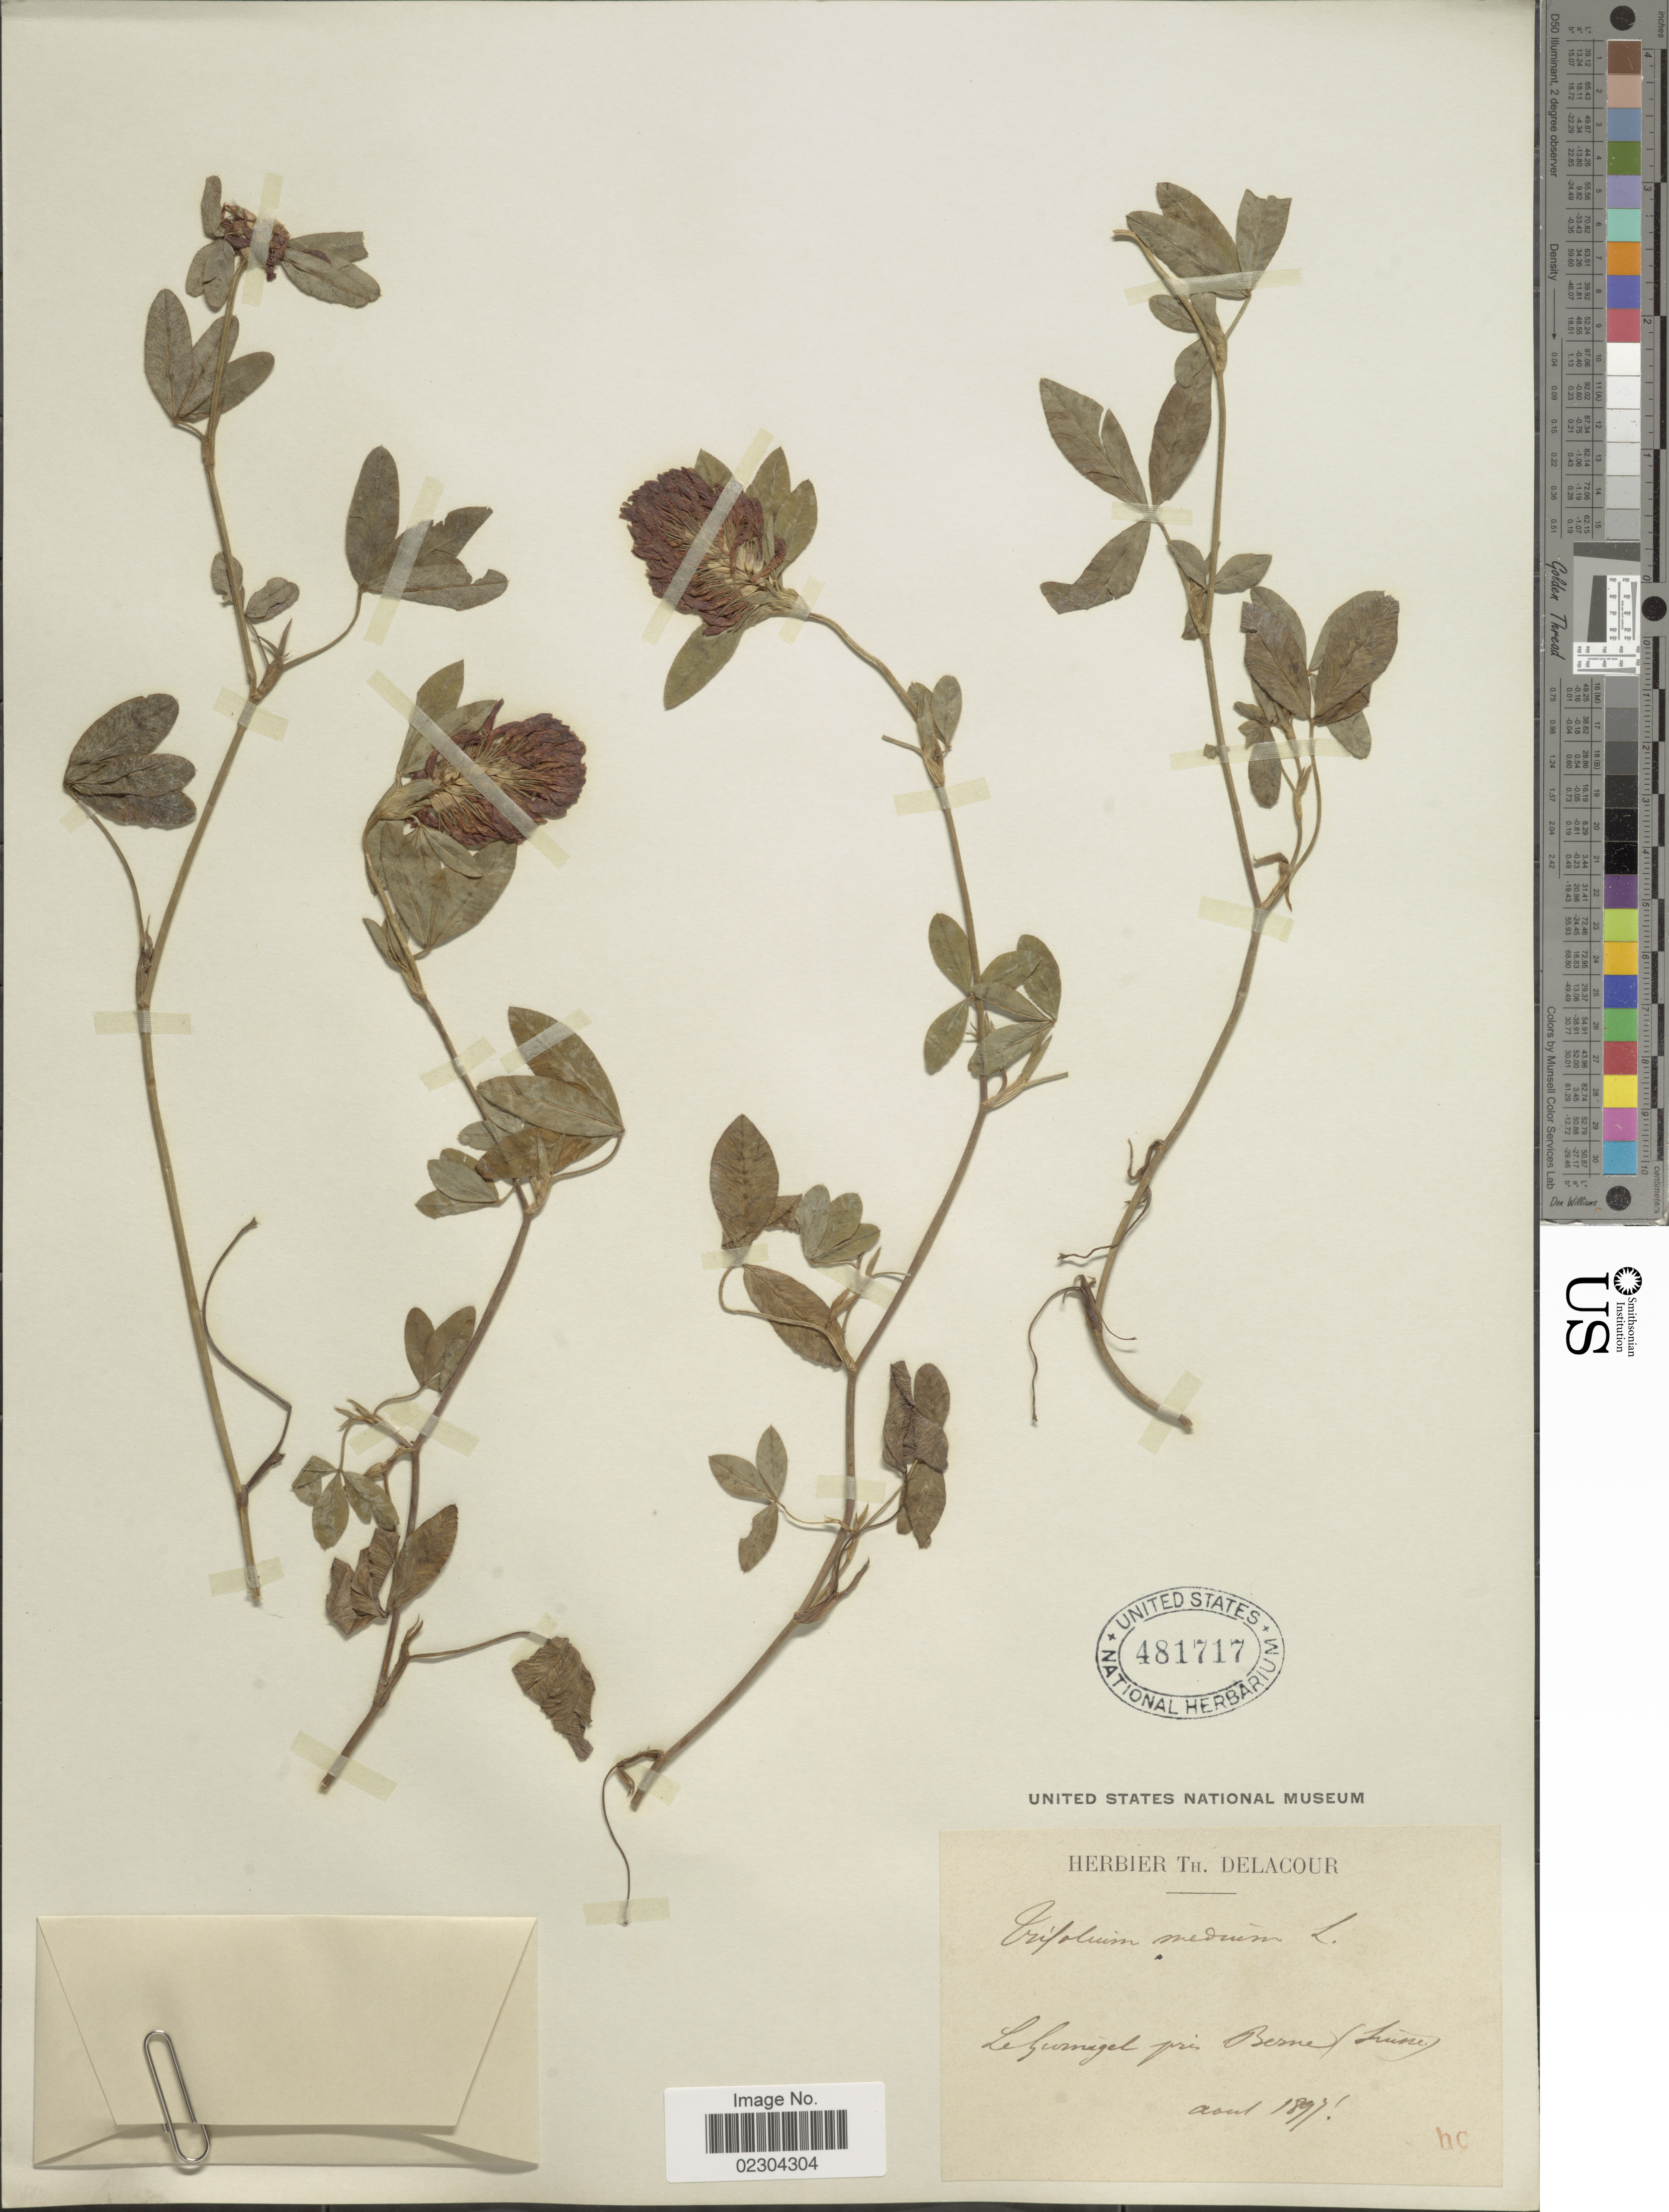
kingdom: Plantae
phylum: Tracheophyta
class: Magnoliopsida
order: Fabales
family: Fabaceae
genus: Trifolium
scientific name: Trifolium medium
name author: L.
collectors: Ex herb. Th. Delacour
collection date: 1897-08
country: France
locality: Le Gunnigel pres Besne (Seine) [interpreted]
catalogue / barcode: US 481717